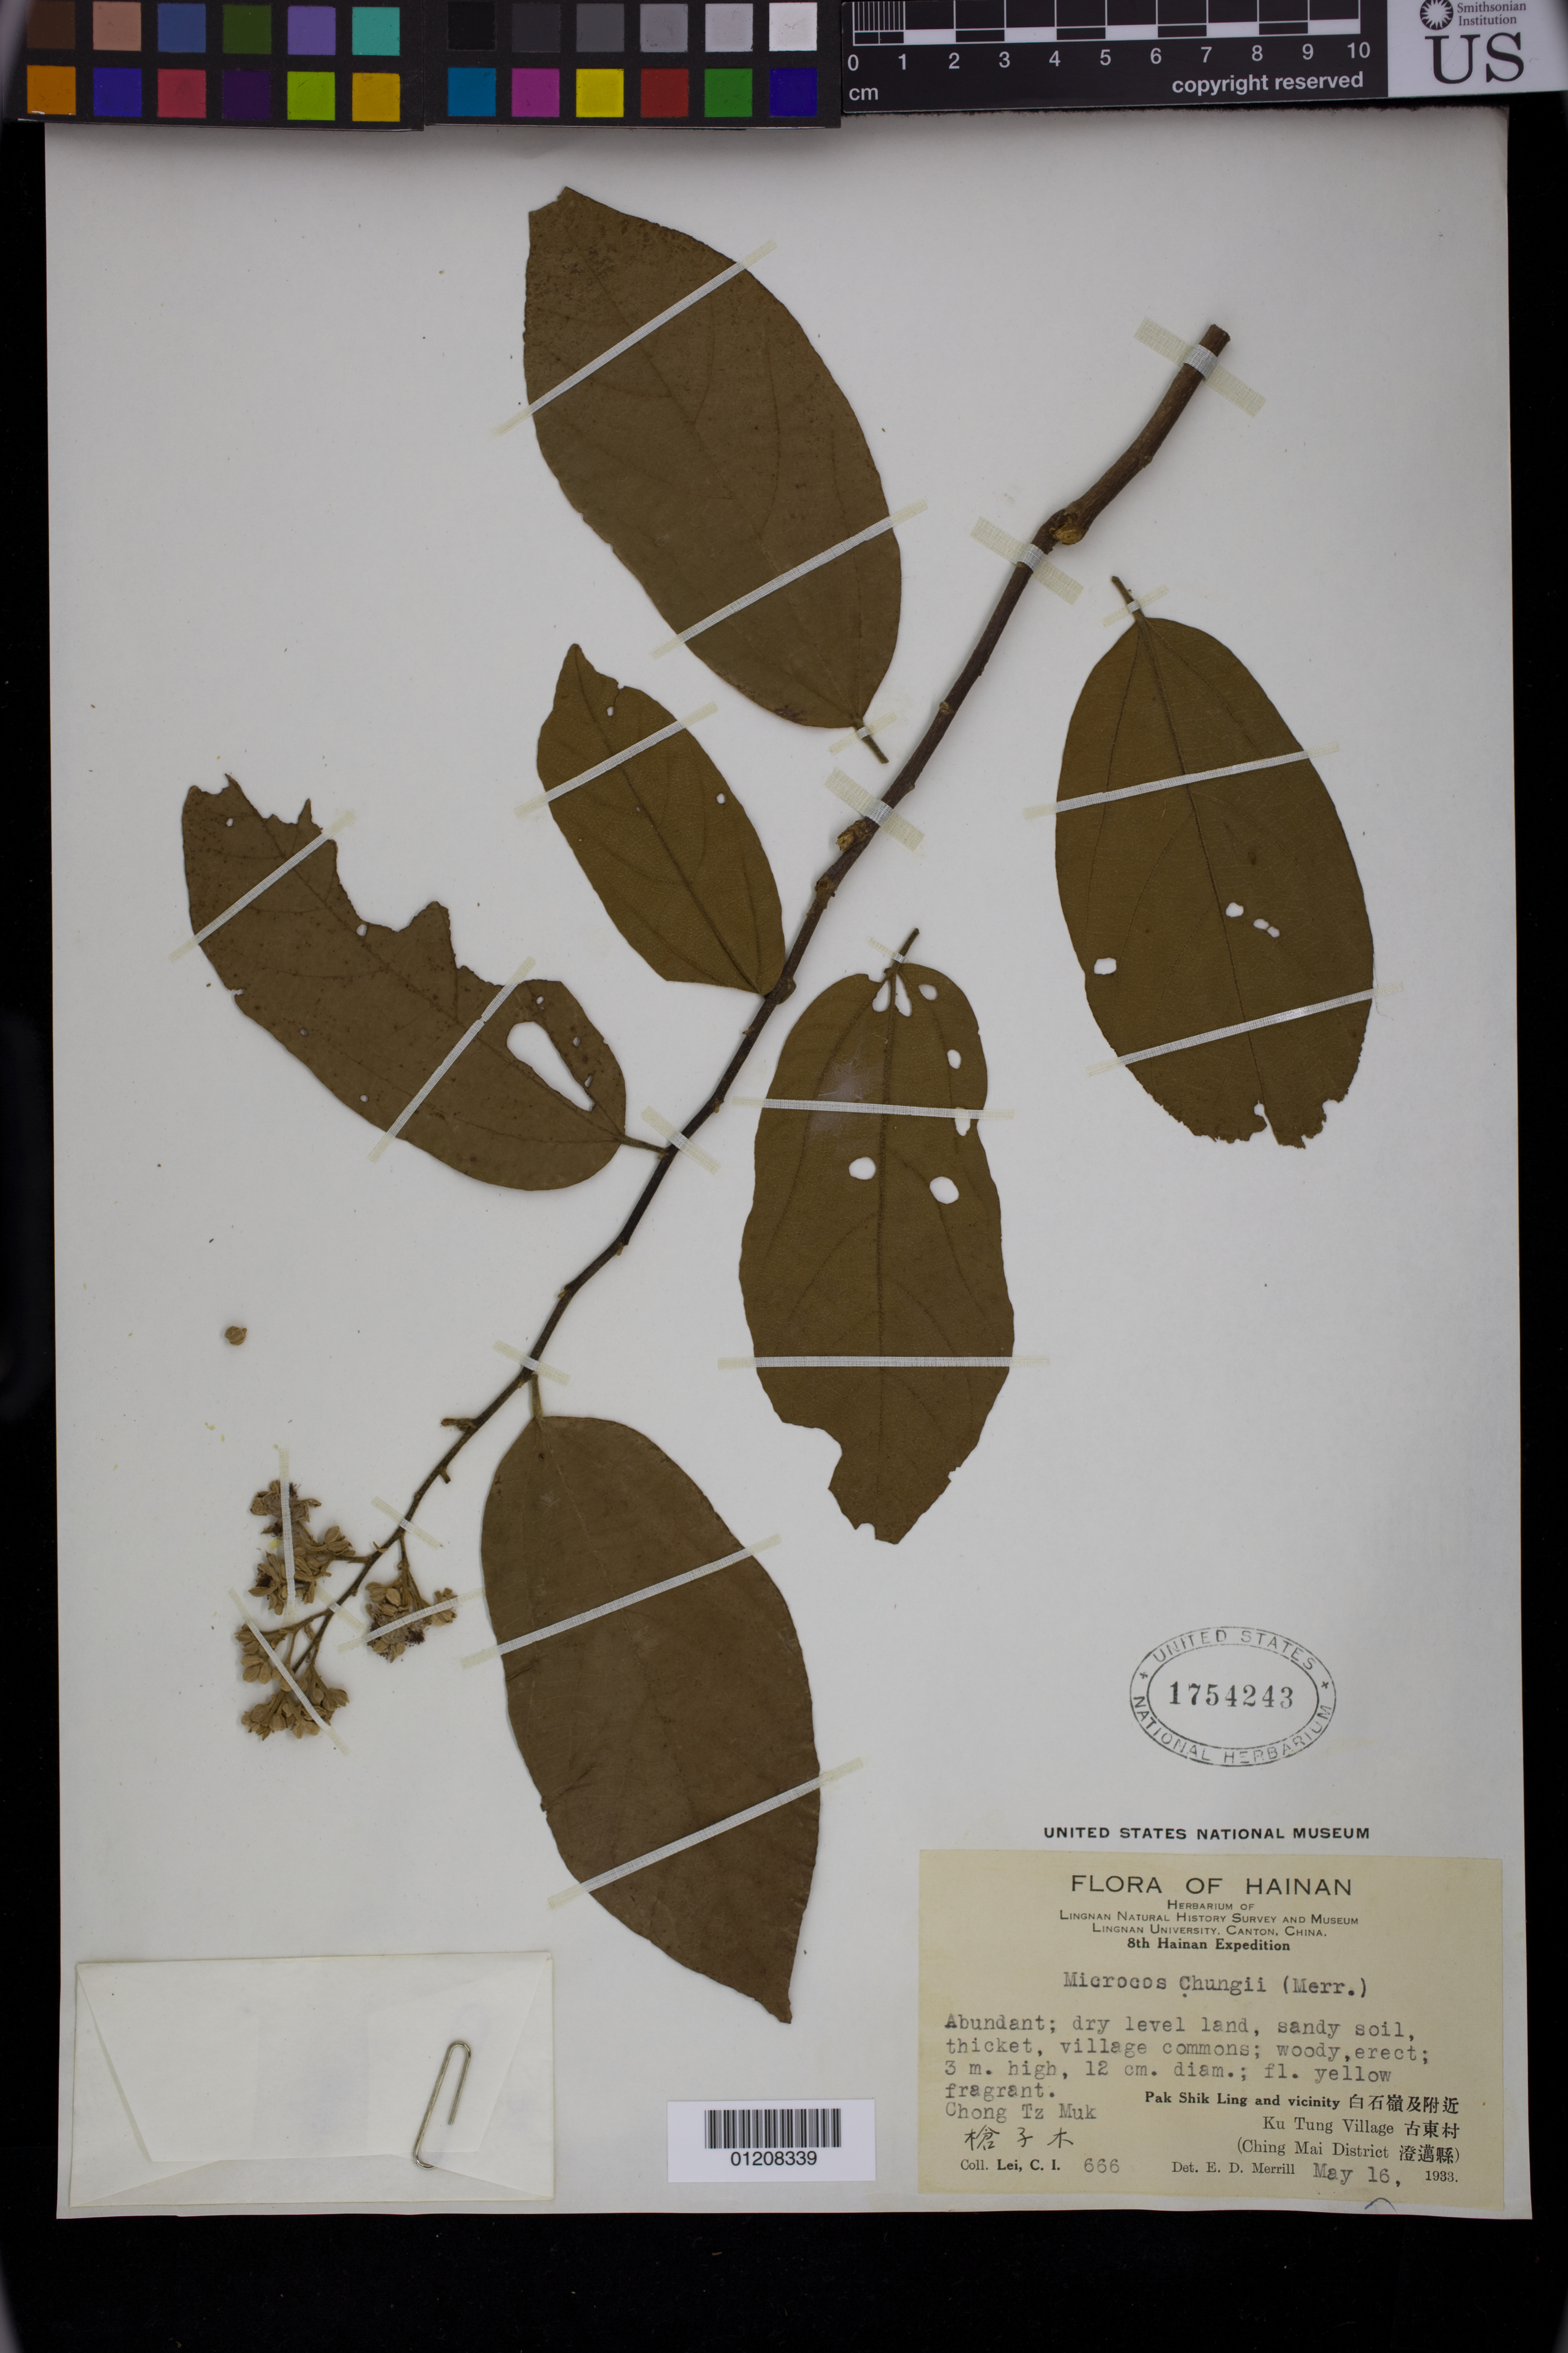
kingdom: Plantae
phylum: Tracheophyta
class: Magnoliopsida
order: Malvales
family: Malvaceae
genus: Microcos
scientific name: Microcos chungii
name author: (Merr.) Chun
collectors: C. I. Lei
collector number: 666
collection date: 1933-05-16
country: China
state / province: Hainan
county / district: Ching Mai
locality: Pak Shik Ling and vicinity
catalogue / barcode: US 1754243